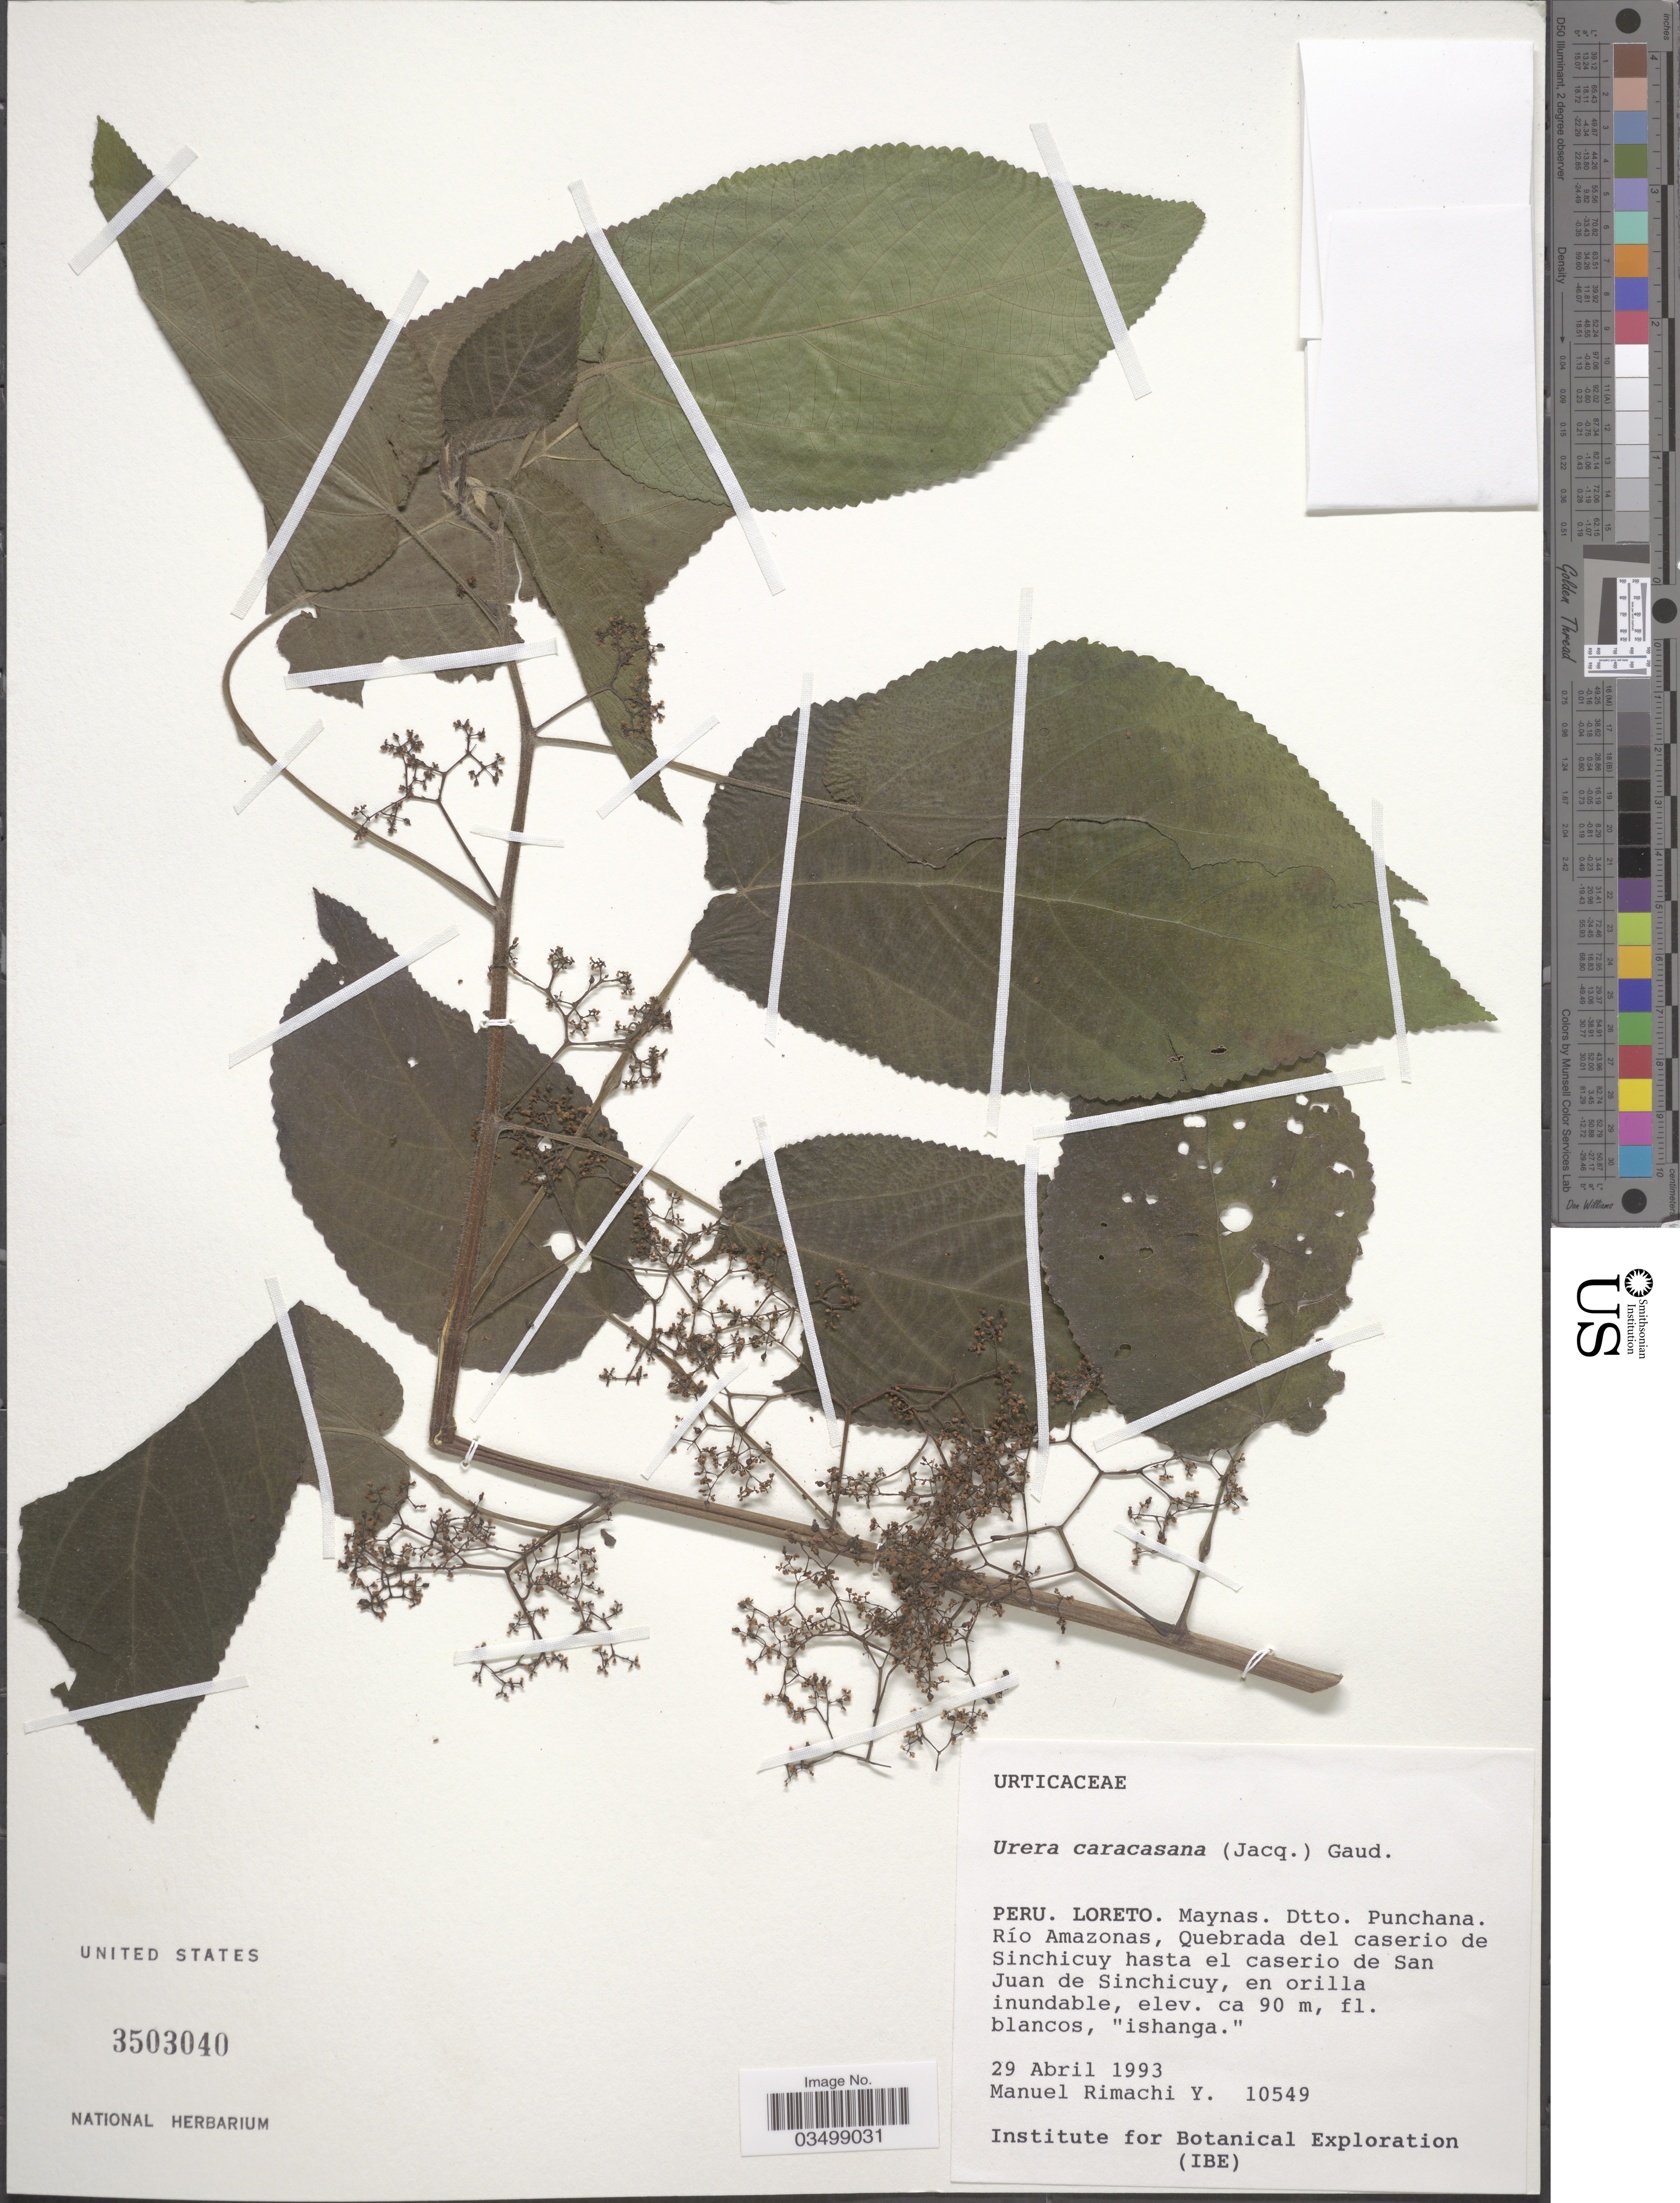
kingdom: Plantae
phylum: Tracheophyta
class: Magnoliopsida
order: Rosales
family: Urticaceae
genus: Urera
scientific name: Urera caracasana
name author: (Jacq.) Gaudich. ex Griseb.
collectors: M. Rimachi Y.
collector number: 10549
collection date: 1993-04-29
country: Peru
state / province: Loreto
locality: Maynas. Dtto. Punchana. Río Amazonas, Quebrada del caserio de Sinchicuy hasta el caserio de San Juan de Sinchicuy.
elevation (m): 90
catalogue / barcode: US 3503040